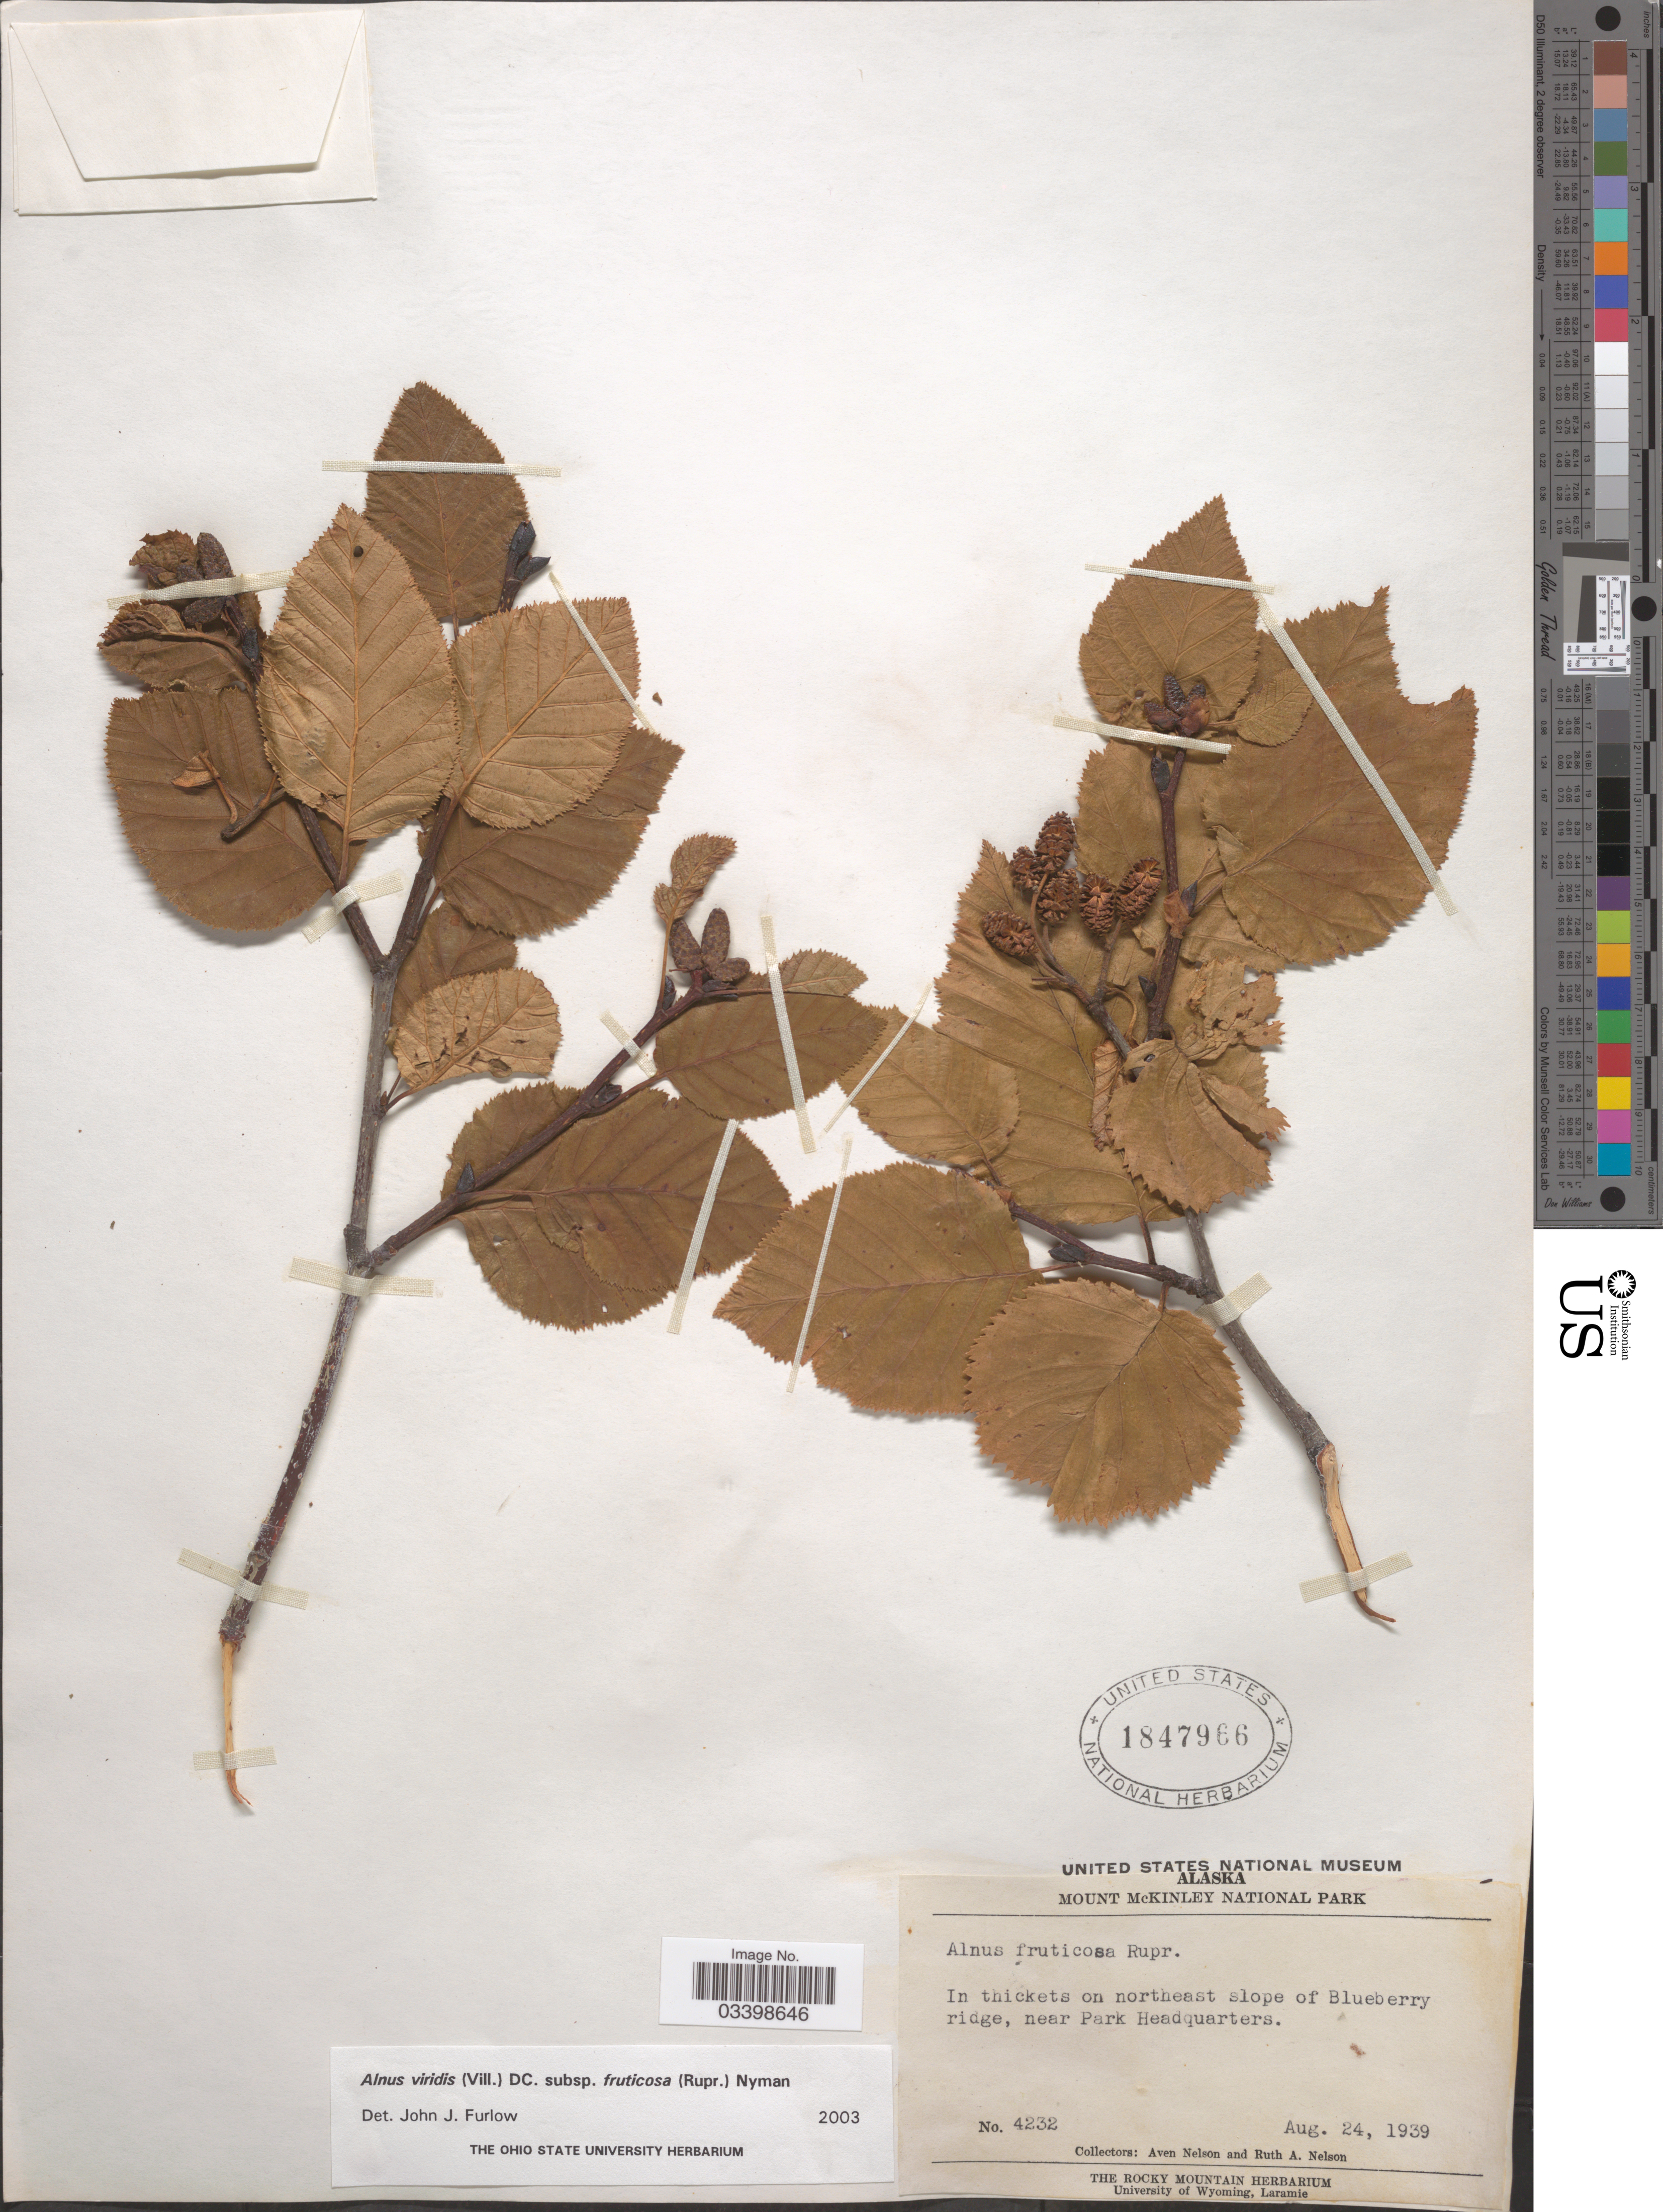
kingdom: Plantae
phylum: Tracheophyta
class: Magnoliopsida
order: Fagales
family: Betulaceae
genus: Alnus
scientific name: Alnus viridis subsp. fruticosa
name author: (Rupr.) Nyman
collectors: A. Nelson & R. A. Nelson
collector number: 4232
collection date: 1939-08-24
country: United States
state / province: Alaska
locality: Mount McKinley National Park. In thickets on northeast slope of Blueberry ridge, near Park Headquarters.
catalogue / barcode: US 1847966